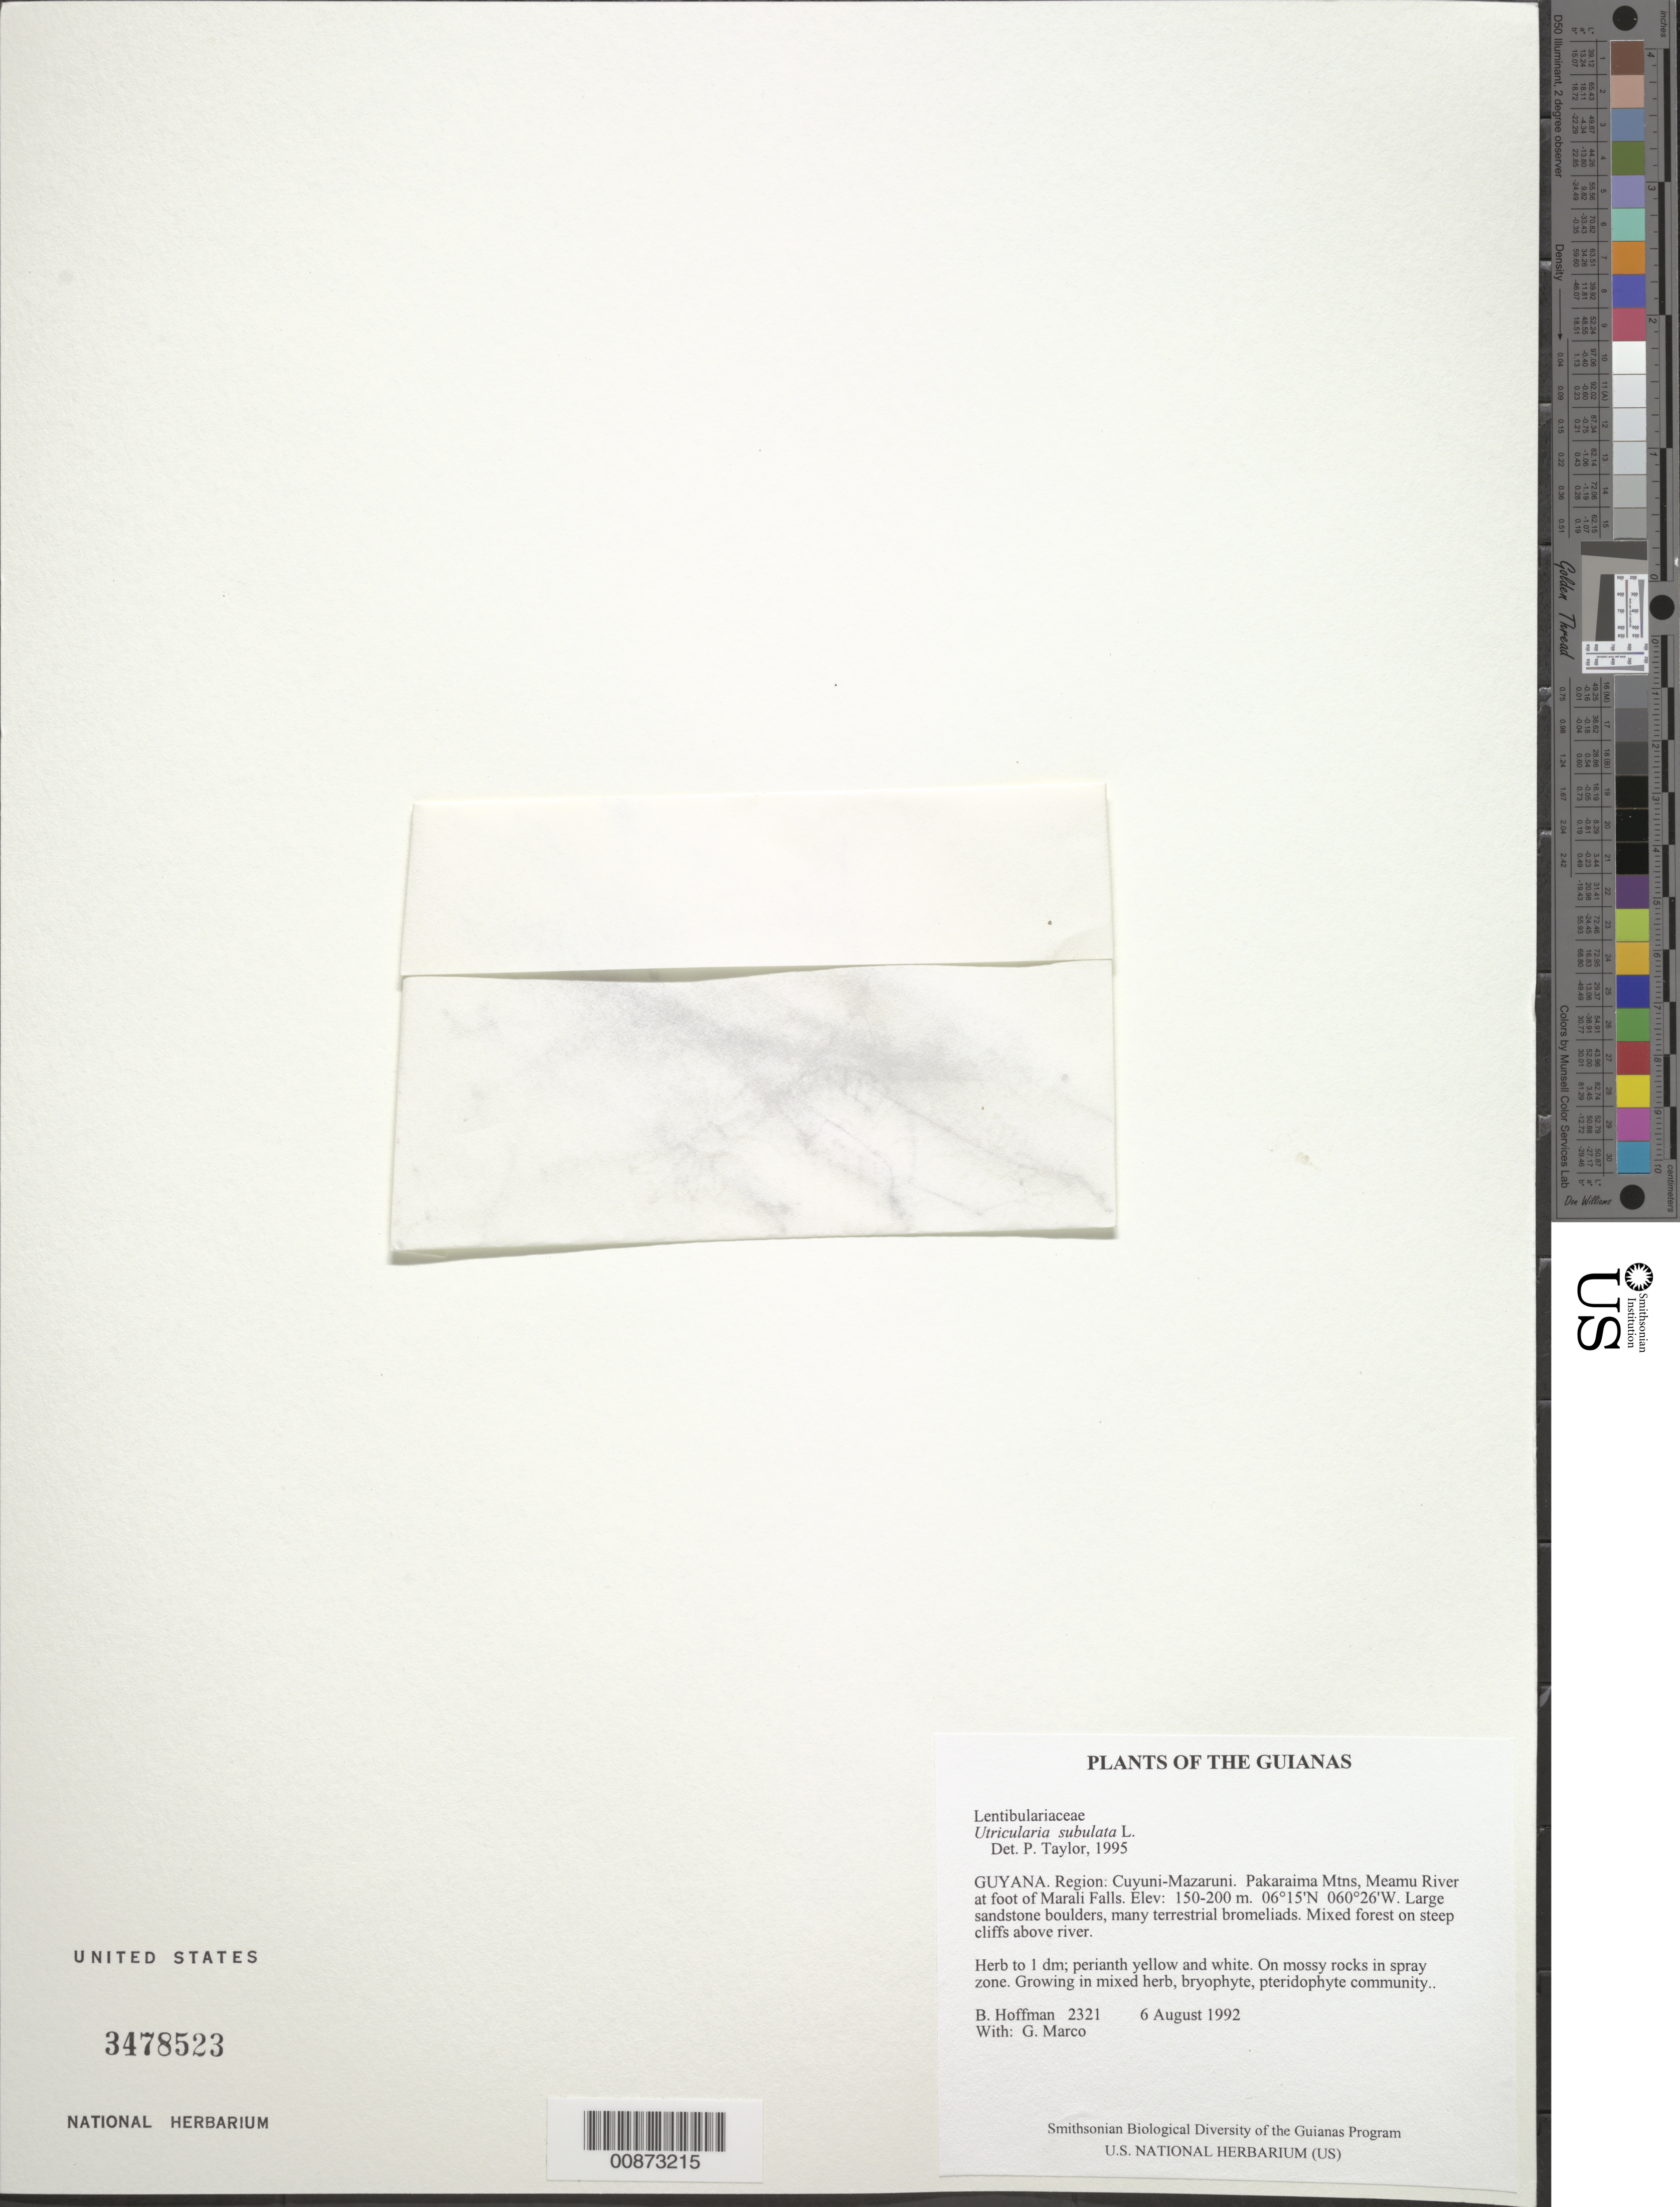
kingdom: Plantae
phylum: Tracheophyta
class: Magnoliopsida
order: Lamiales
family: Lentibulariaceae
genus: Utricularia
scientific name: Utricularia subulata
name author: L.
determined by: Taylor, P.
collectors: B. Hoffman & G. Marco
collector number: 2321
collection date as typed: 6 August 1992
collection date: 1992-08-06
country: Guyana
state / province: Cuyuni-Mazaruni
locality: Pakaraima Mountains, Meamu River at foot of Marali Falls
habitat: Large sandstone boulders, many terrestrial bromeliads. Mixed forest on steep cliffs above river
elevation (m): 150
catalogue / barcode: US 3478523